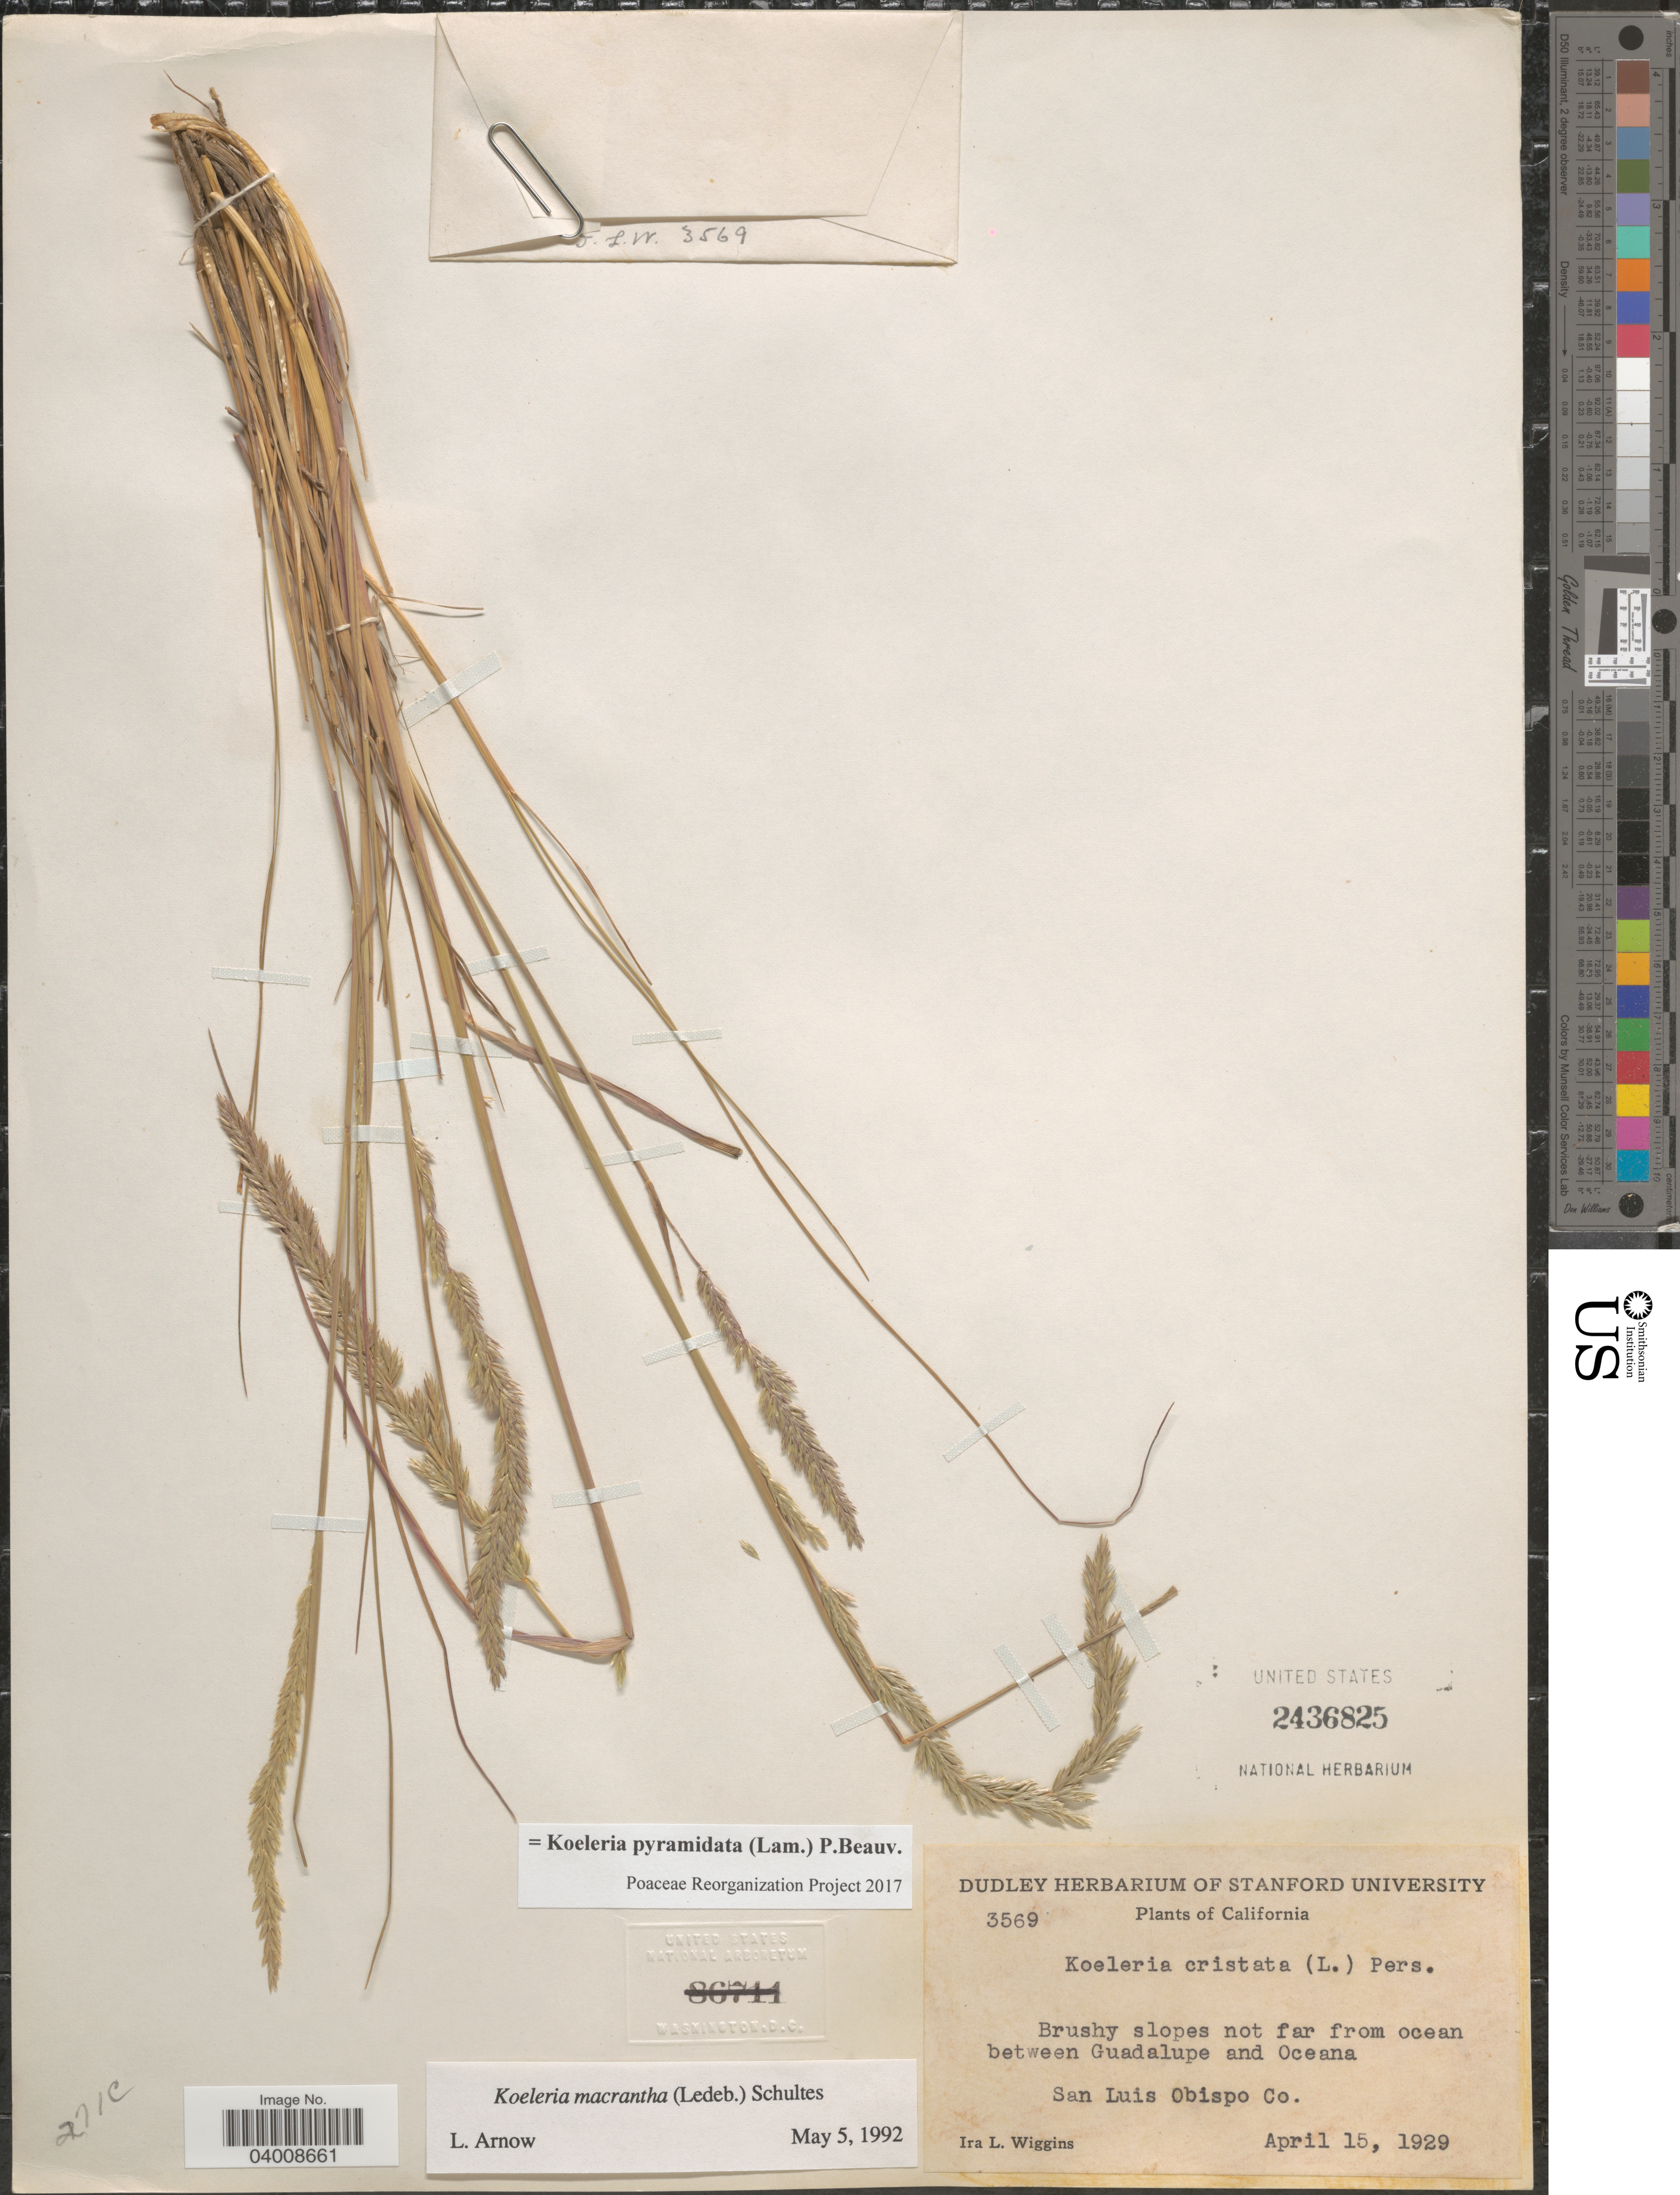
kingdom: Plantae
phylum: Tracheophyta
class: Liliopsida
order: Poales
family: Poaceae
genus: Koeleria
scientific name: Koeleria pyramidata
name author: (Lam.) P. Beauv.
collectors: I. L. Wiggins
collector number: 3569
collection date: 1929-04-15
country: United States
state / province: California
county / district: San Luis Obispo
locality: Brushy slopes not far from ocean between Guadalupe and Oceana. San Luis Obispo Co.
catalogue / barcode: US 2436825